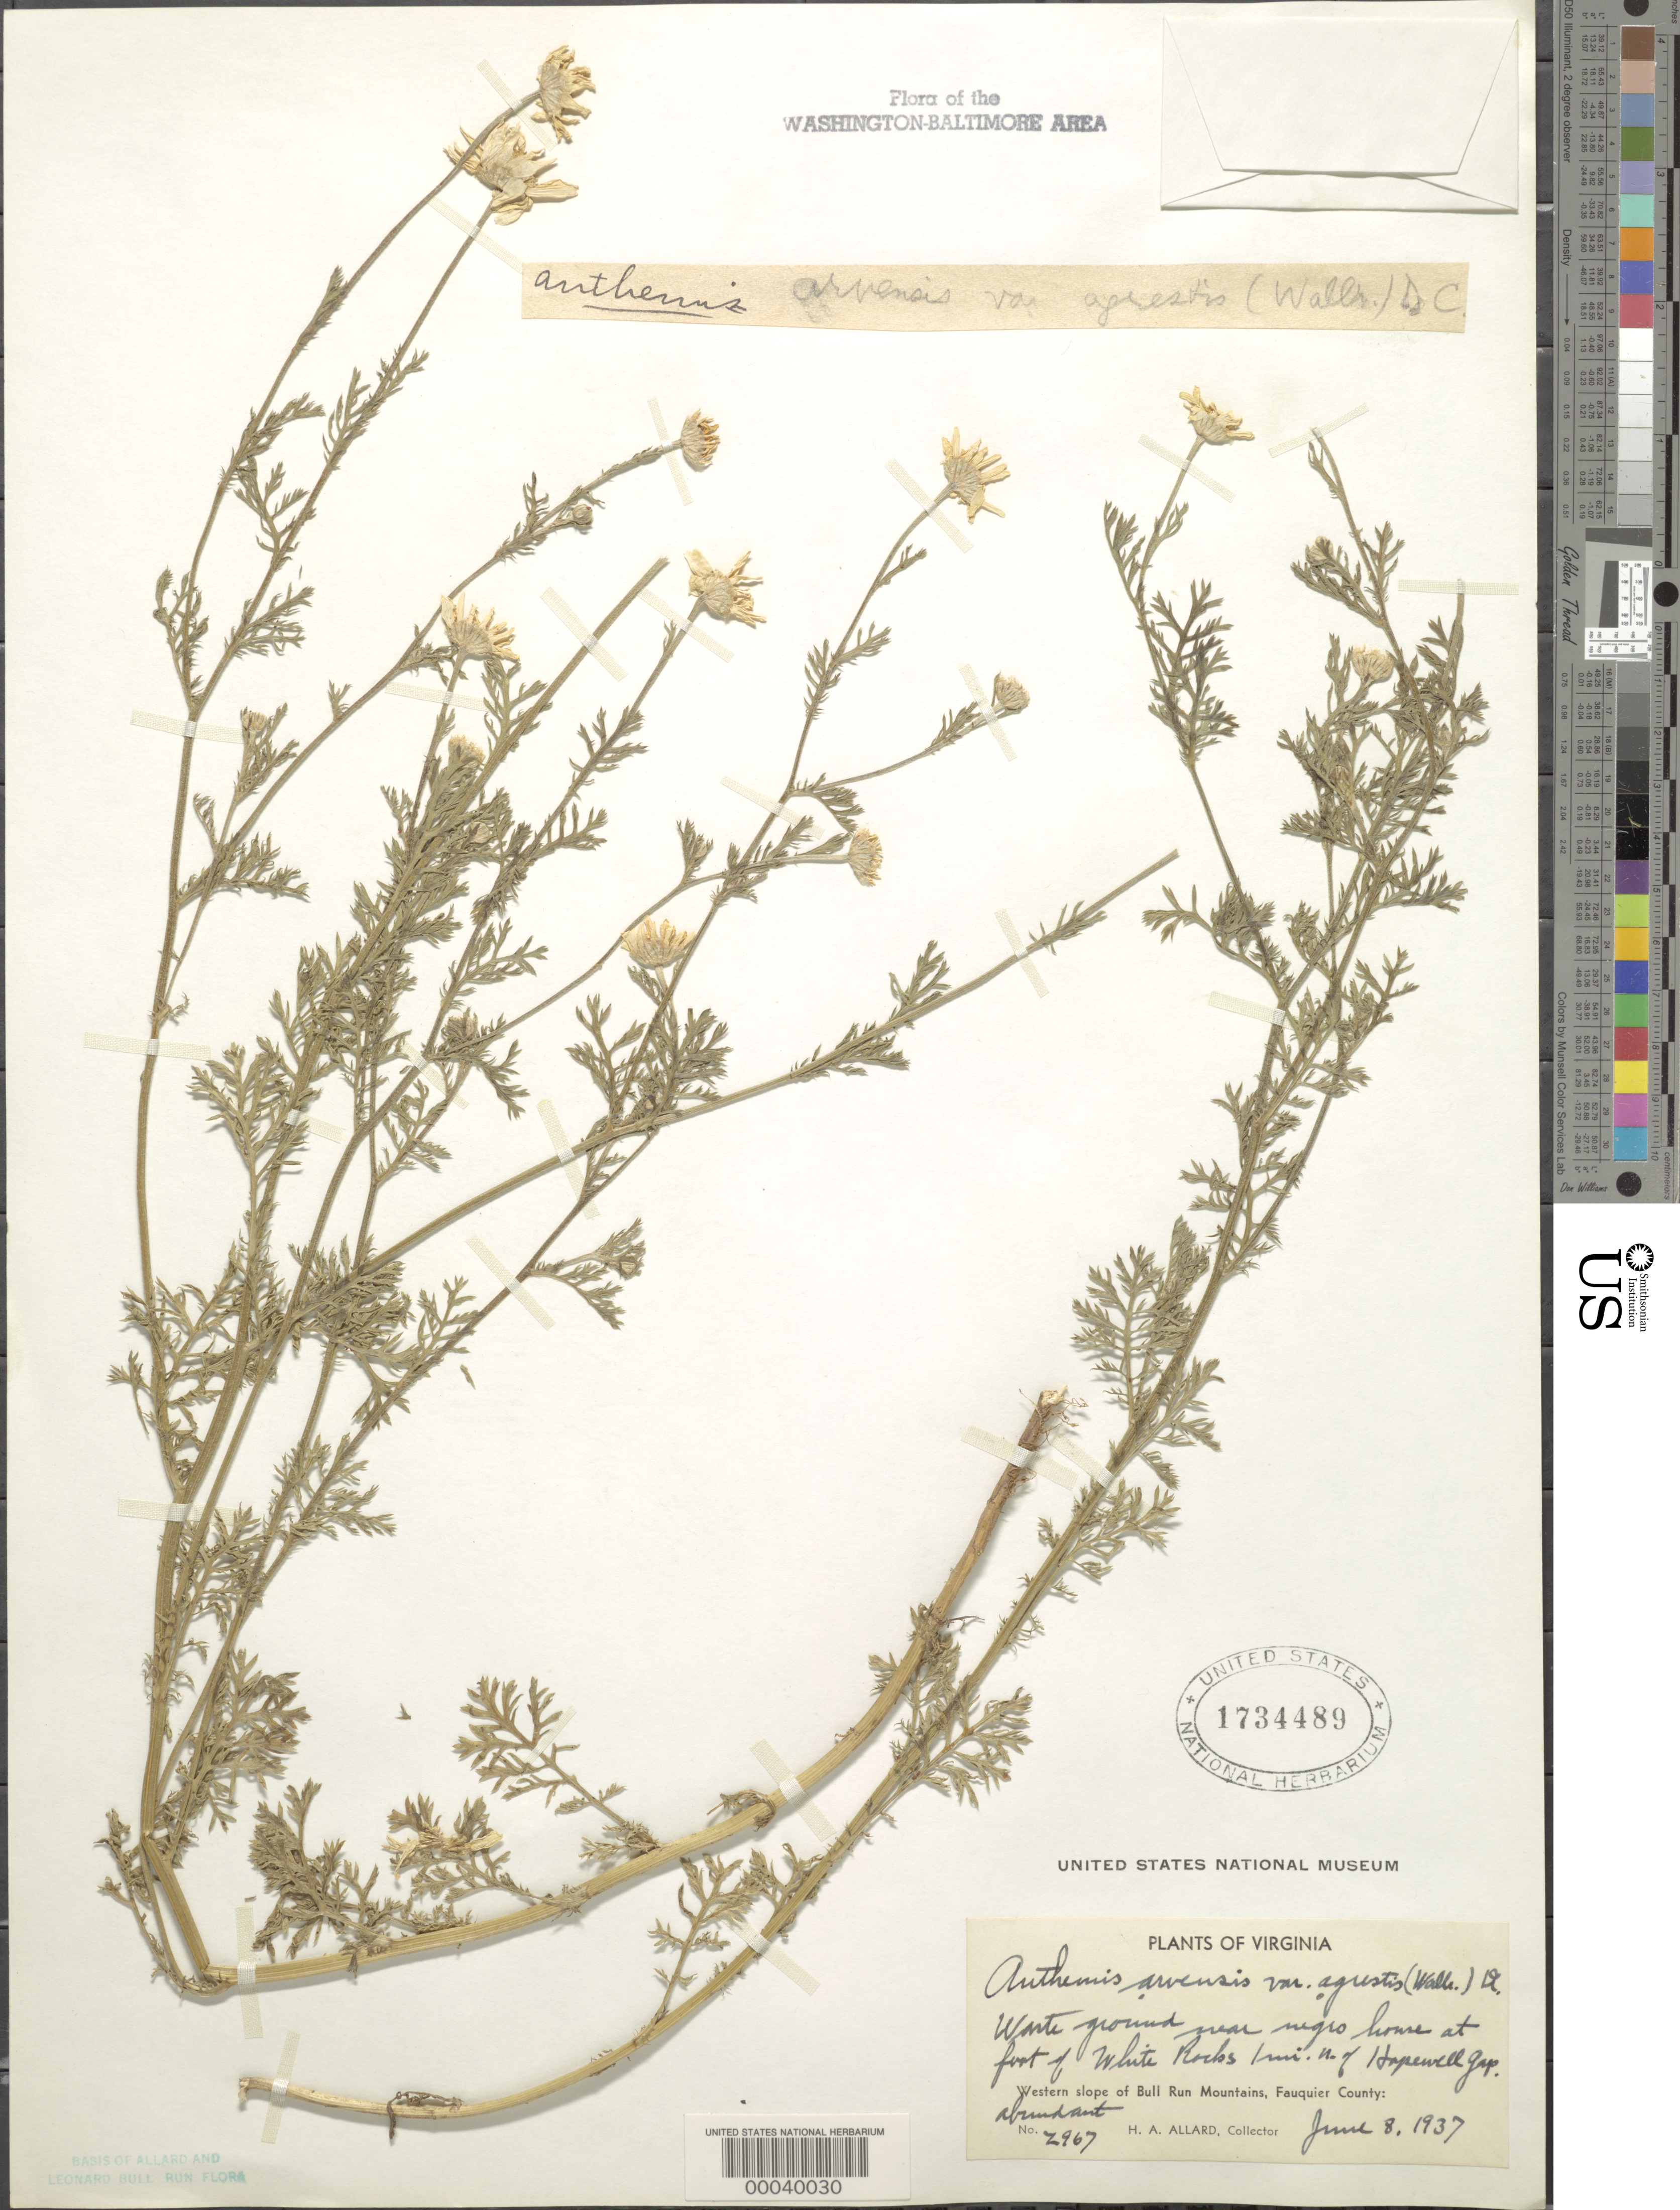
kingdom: Plantae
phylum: Tracheophyta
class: Magnoliopsida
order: Asterales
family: Asteraceae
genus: Anthemis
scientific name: Anthemis arvensis var. agrestis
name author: (Wallr.) DC.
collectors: H. A. Allard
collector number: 2967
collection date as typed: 08 Jun 1937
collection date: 1937-06-08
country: United States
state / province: Virginia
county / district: Fauquier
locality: White Rocks north of Hopewell Gap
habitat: Waste ground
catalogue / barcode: US 1734489